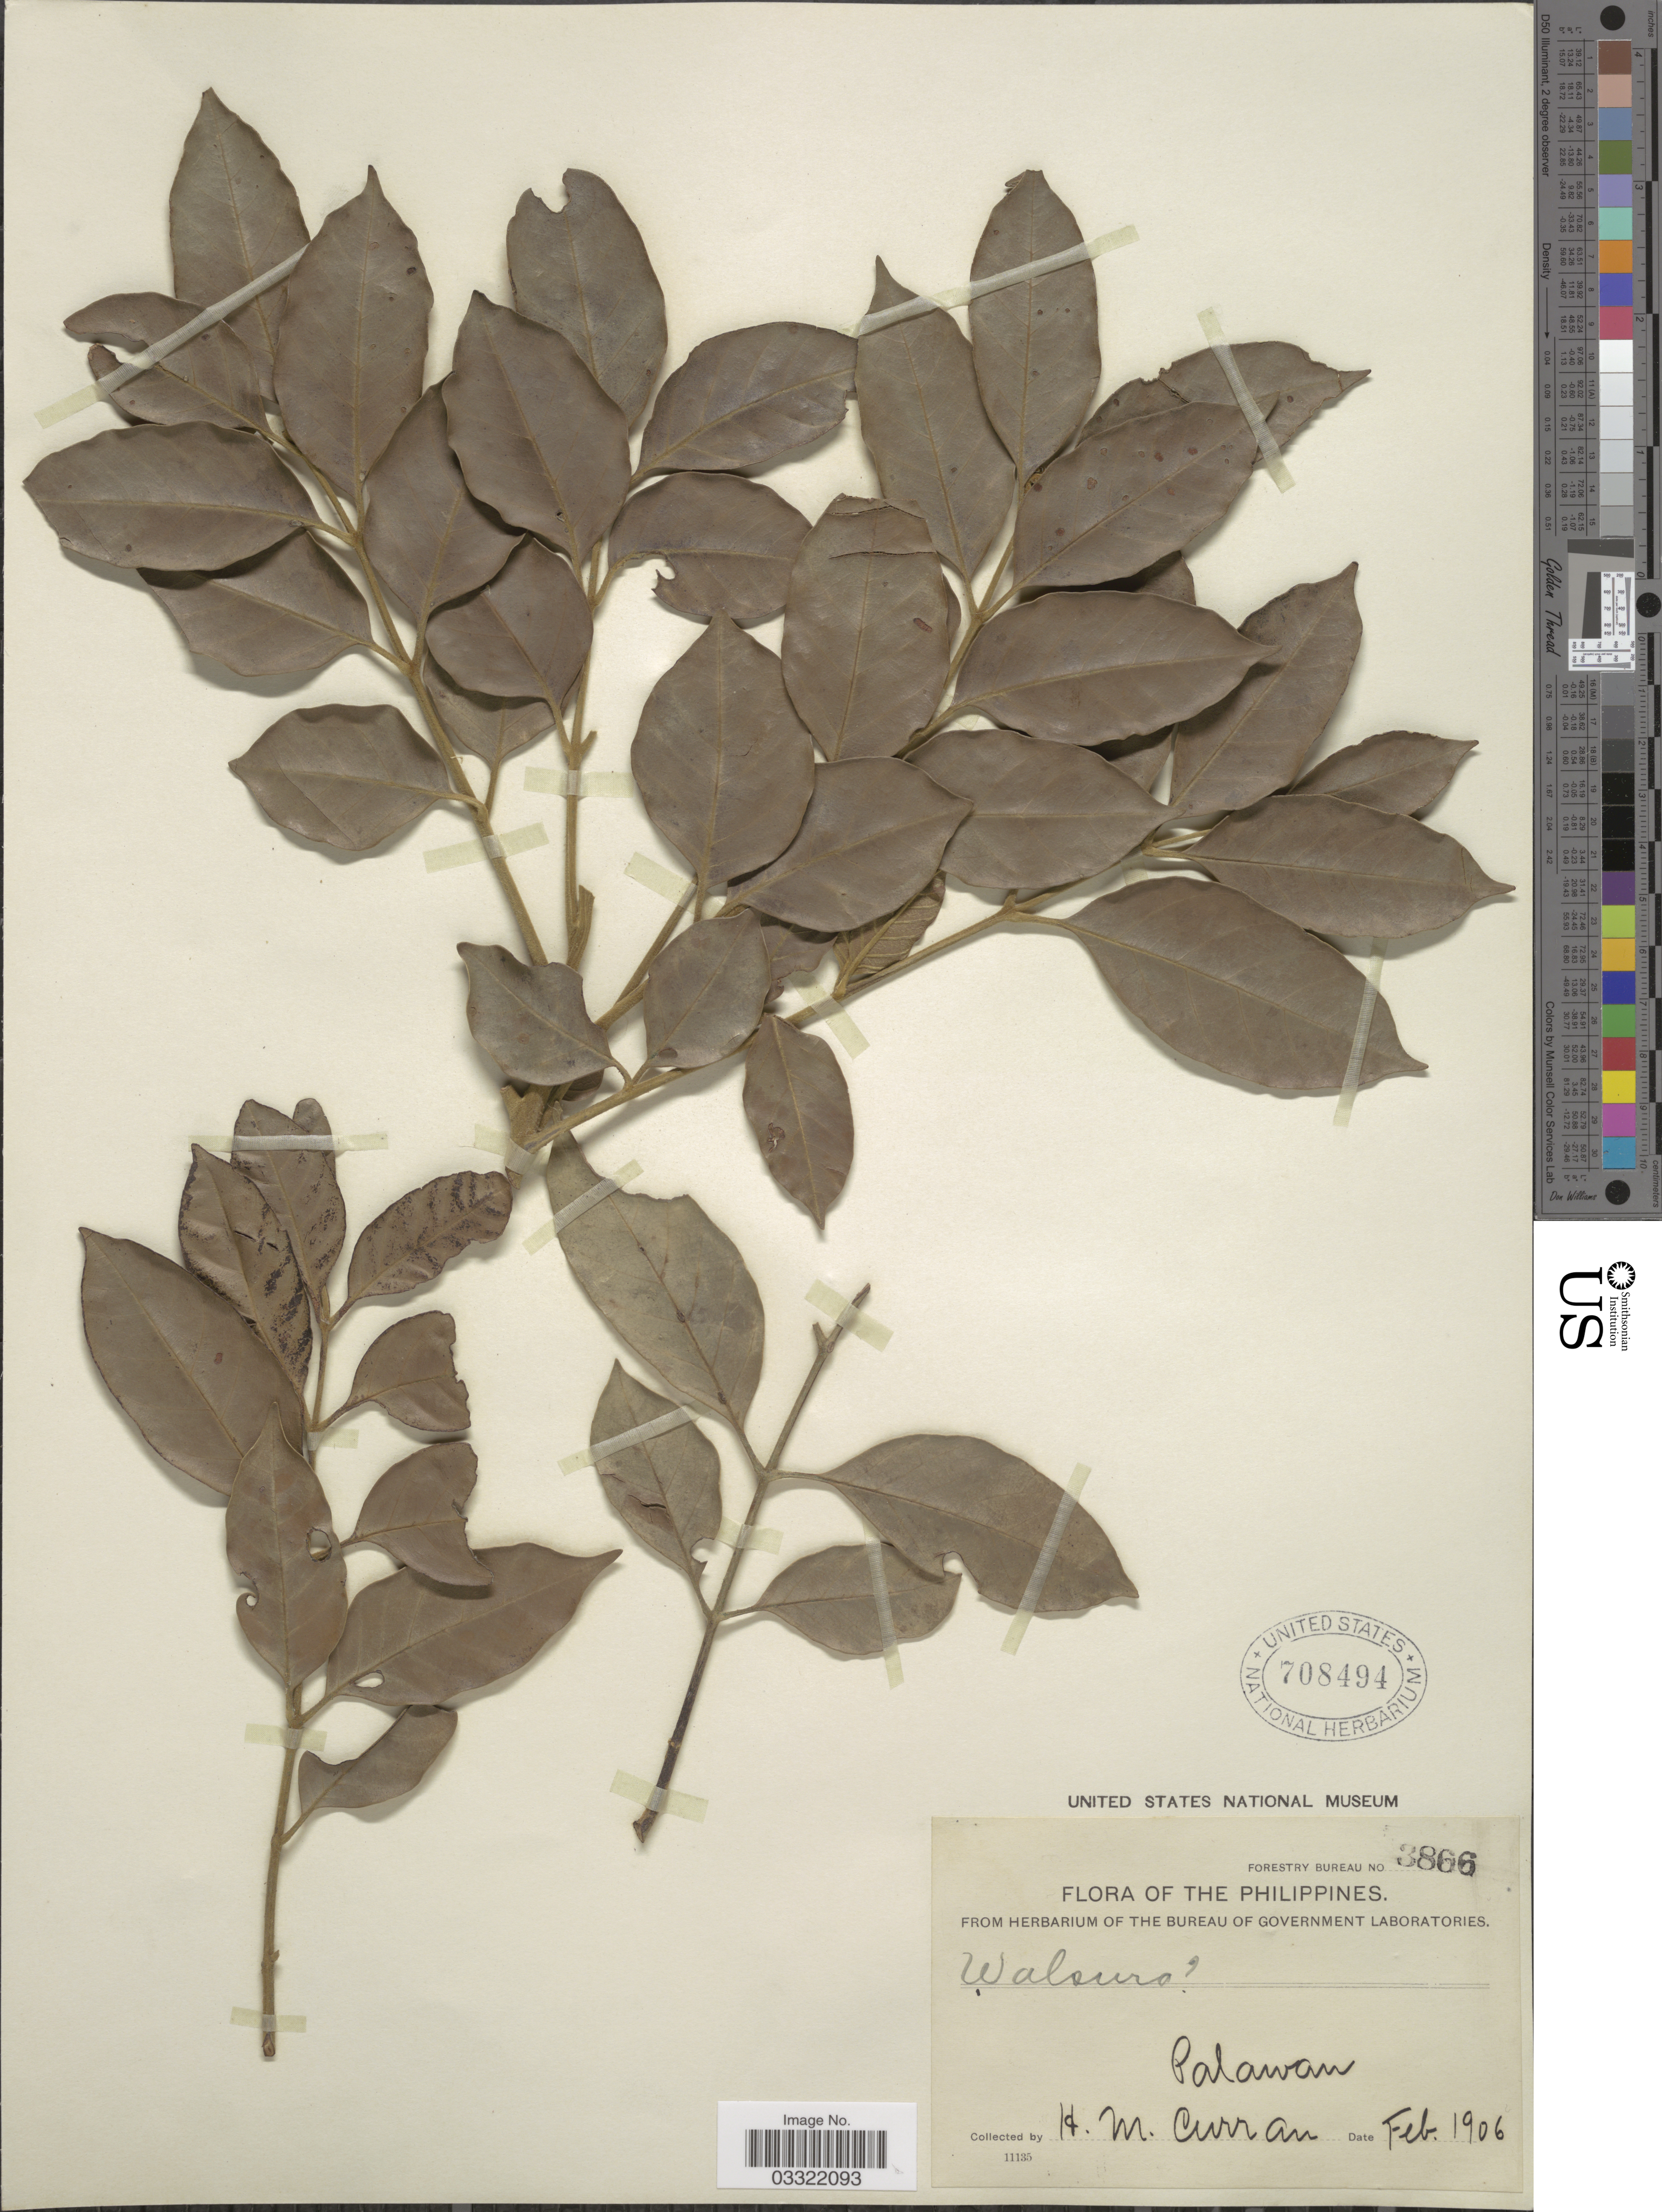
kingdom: Plantae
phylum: Tracheophyta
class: Magnoliopsida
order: Sapindales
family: Meliaceae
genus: Walsura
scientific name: Walsura sp.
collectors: H. M. Curran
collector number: Forestry Bureau 3866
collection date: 1906-02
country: Philippines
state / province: Mimaropa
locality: Palawan.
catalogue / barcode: US 708494